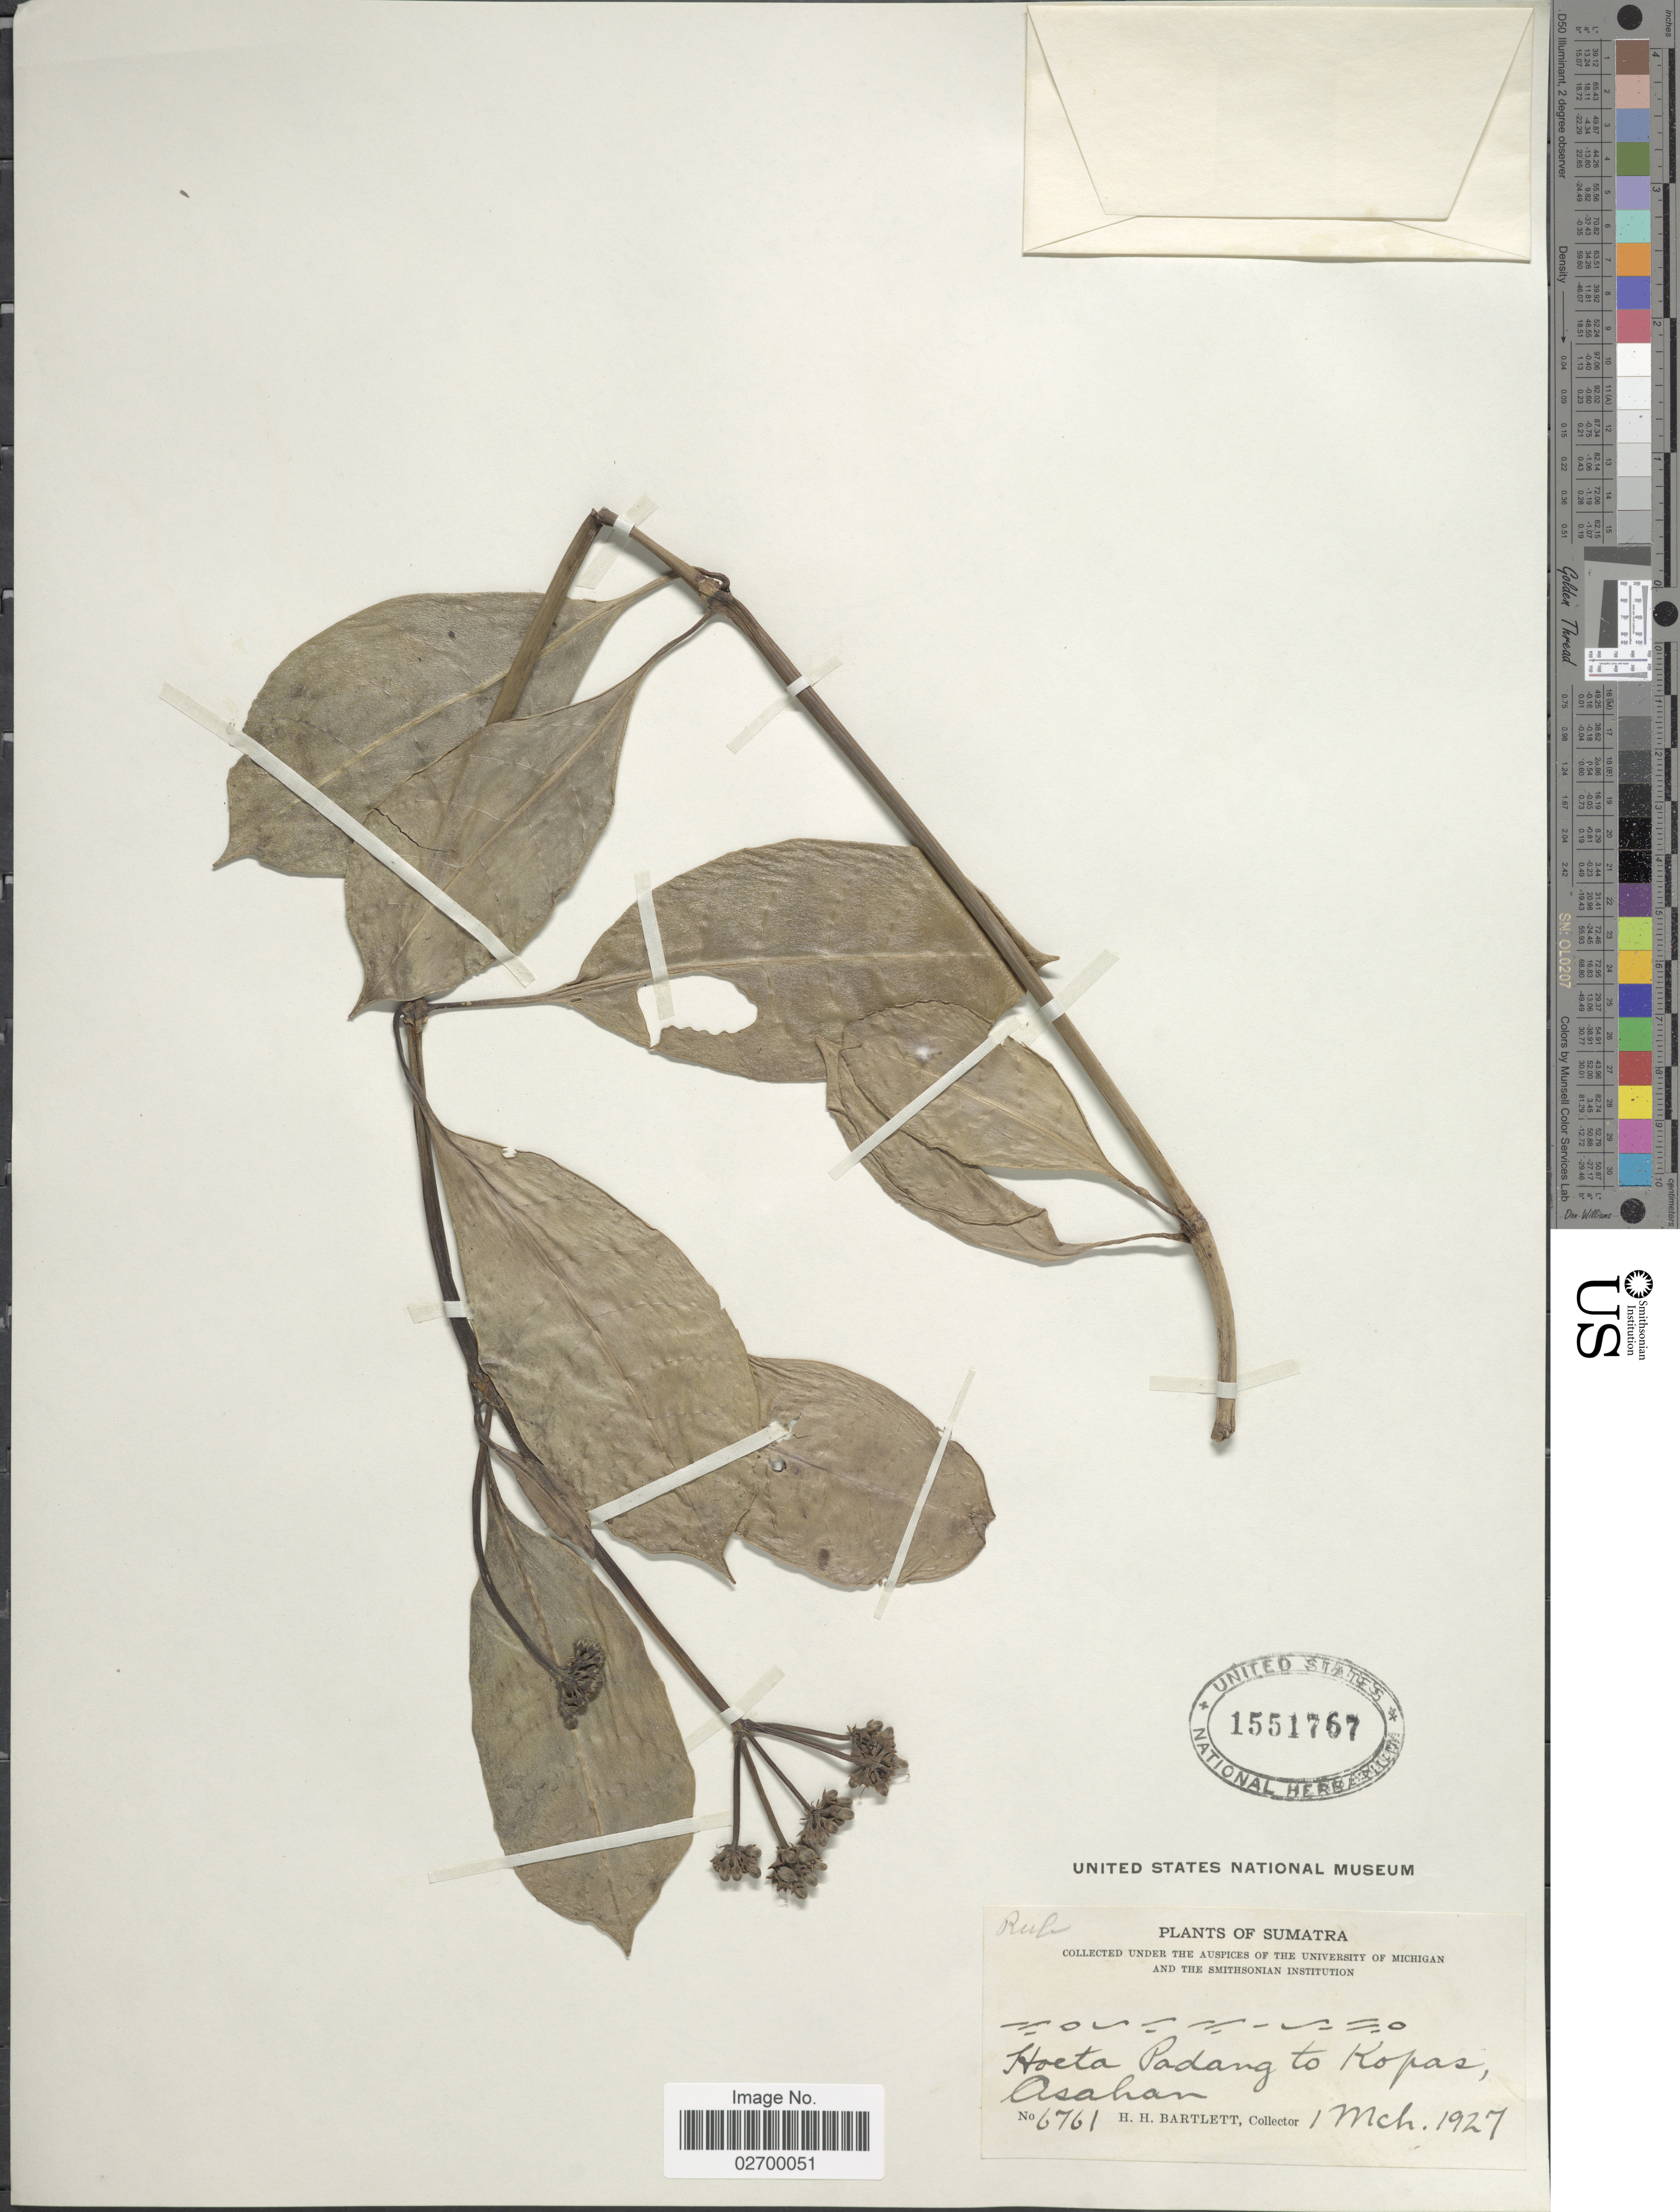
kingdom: Plantae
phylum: Tracheophyta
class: Magnoliopsida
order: Gentianales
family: Rubiaceae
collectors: H. H. Bartlett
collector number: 6761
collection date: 1927-03-01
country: Indonesia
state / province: Sumatra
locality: Hoeta Padang to Kopas Asahan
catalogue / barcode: US 1551767